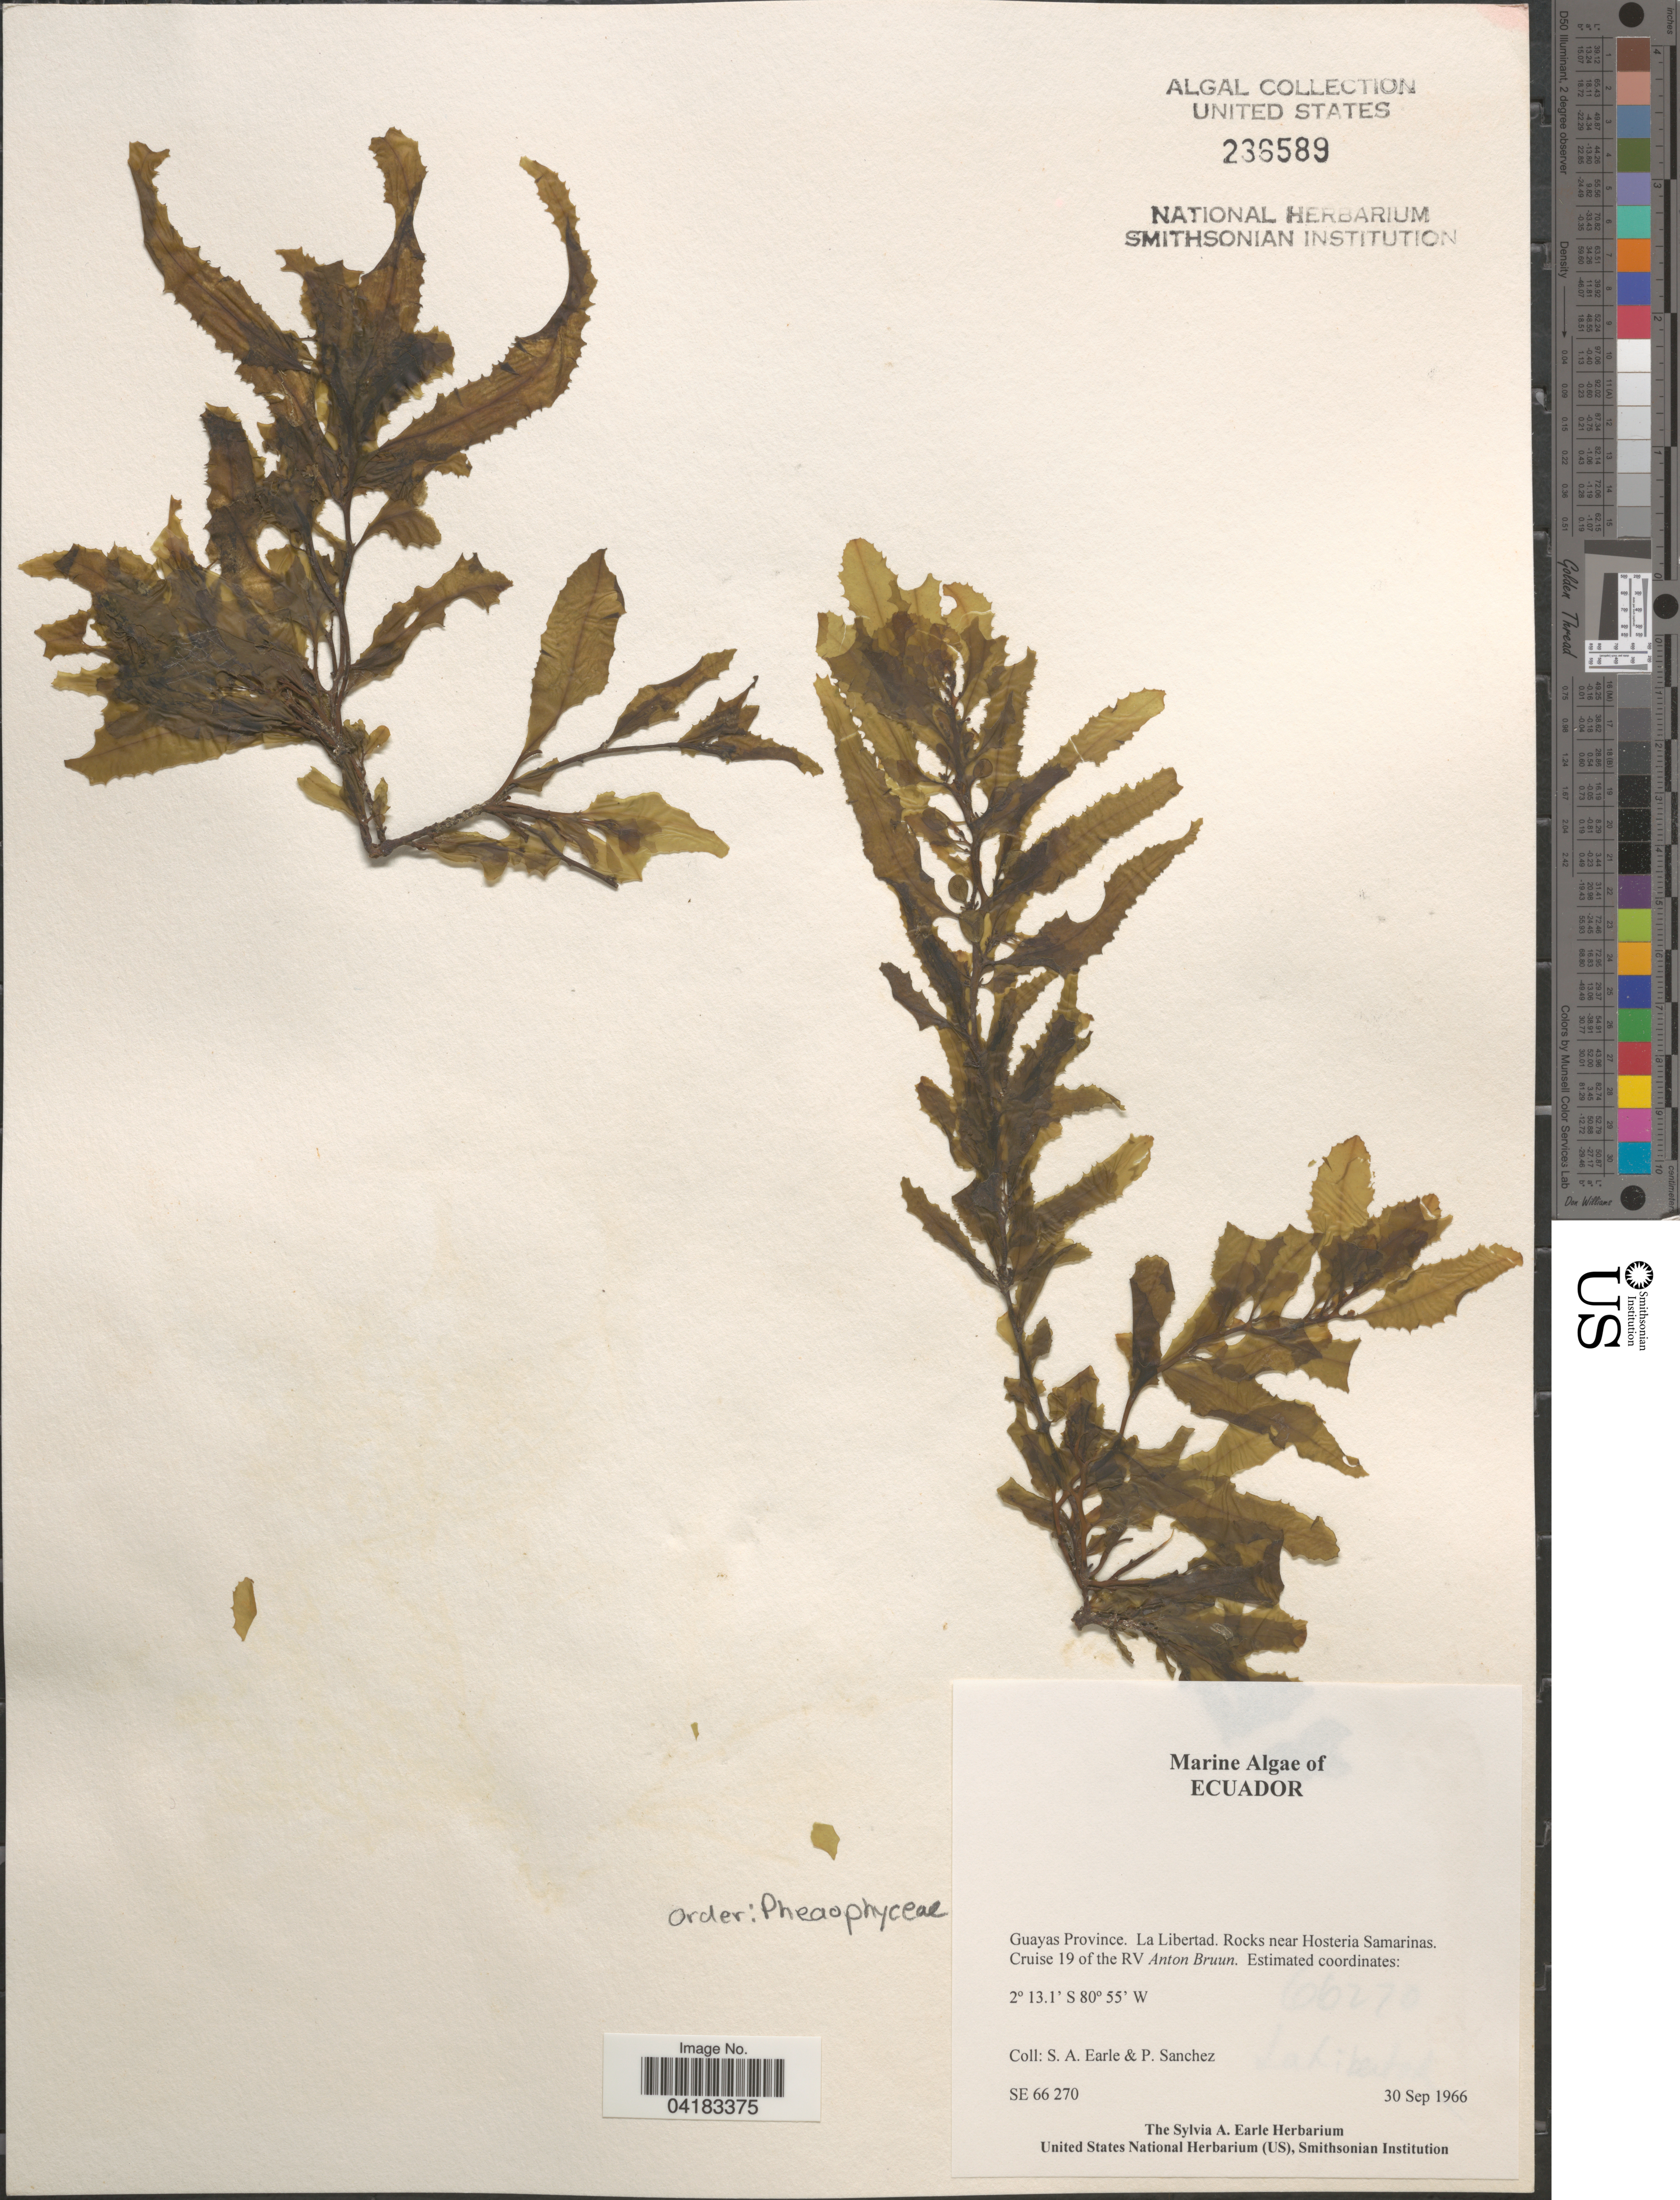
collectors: S. A. Earle & P. Sanchez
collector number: SE66270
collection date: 1966-09-30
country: Ecuador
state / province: Guayas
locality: La Libertad. Rocks near Hosteria Samarinas. Cruise 19 of the RV Anton Bruun.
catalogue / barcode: US 236589